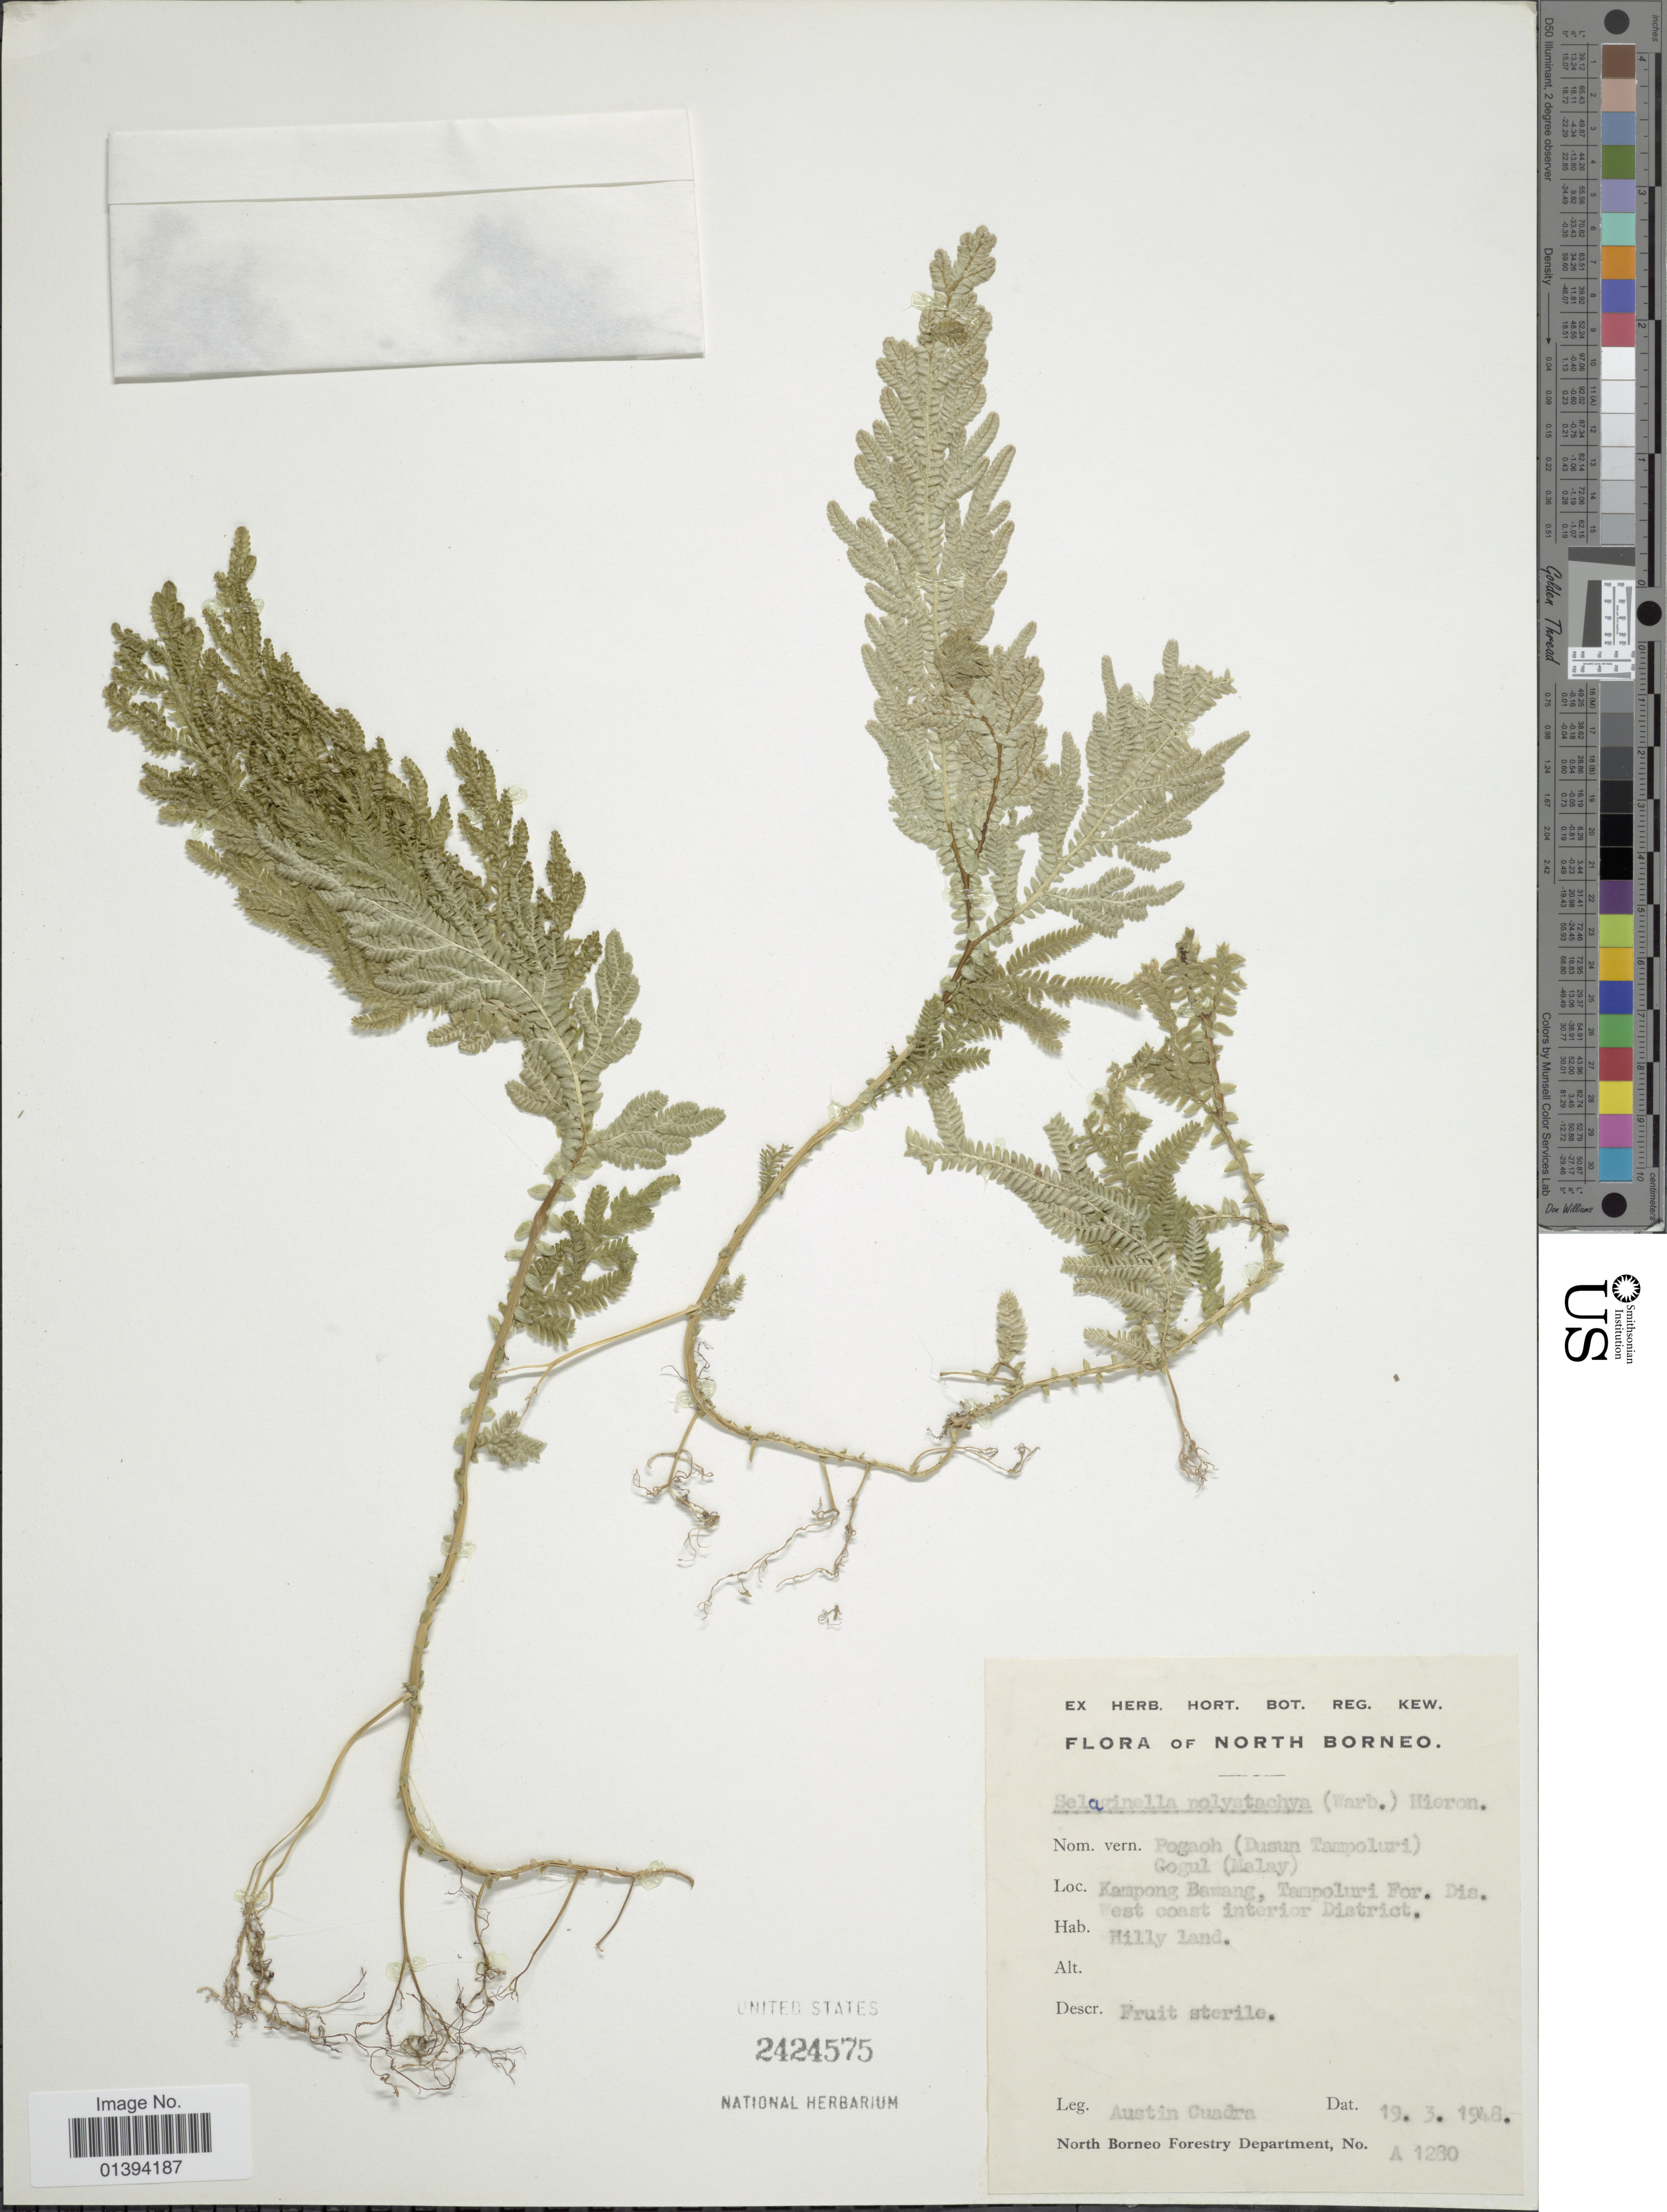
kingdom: Plantae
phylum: Tracheophyta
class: Lycopodiopsida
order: Selaginellales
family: Selaginellaceae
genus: Selaginella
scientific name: Selaginella polystachya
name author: (Warb.) Hieron.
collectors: A. Cuadra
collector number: A1280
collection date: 1948-03-19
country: Malaysia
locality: North Borneo, Kampong Bawang, Tampoluri For. Dis. West coast interior District, hilly land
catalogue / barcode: US 2424575